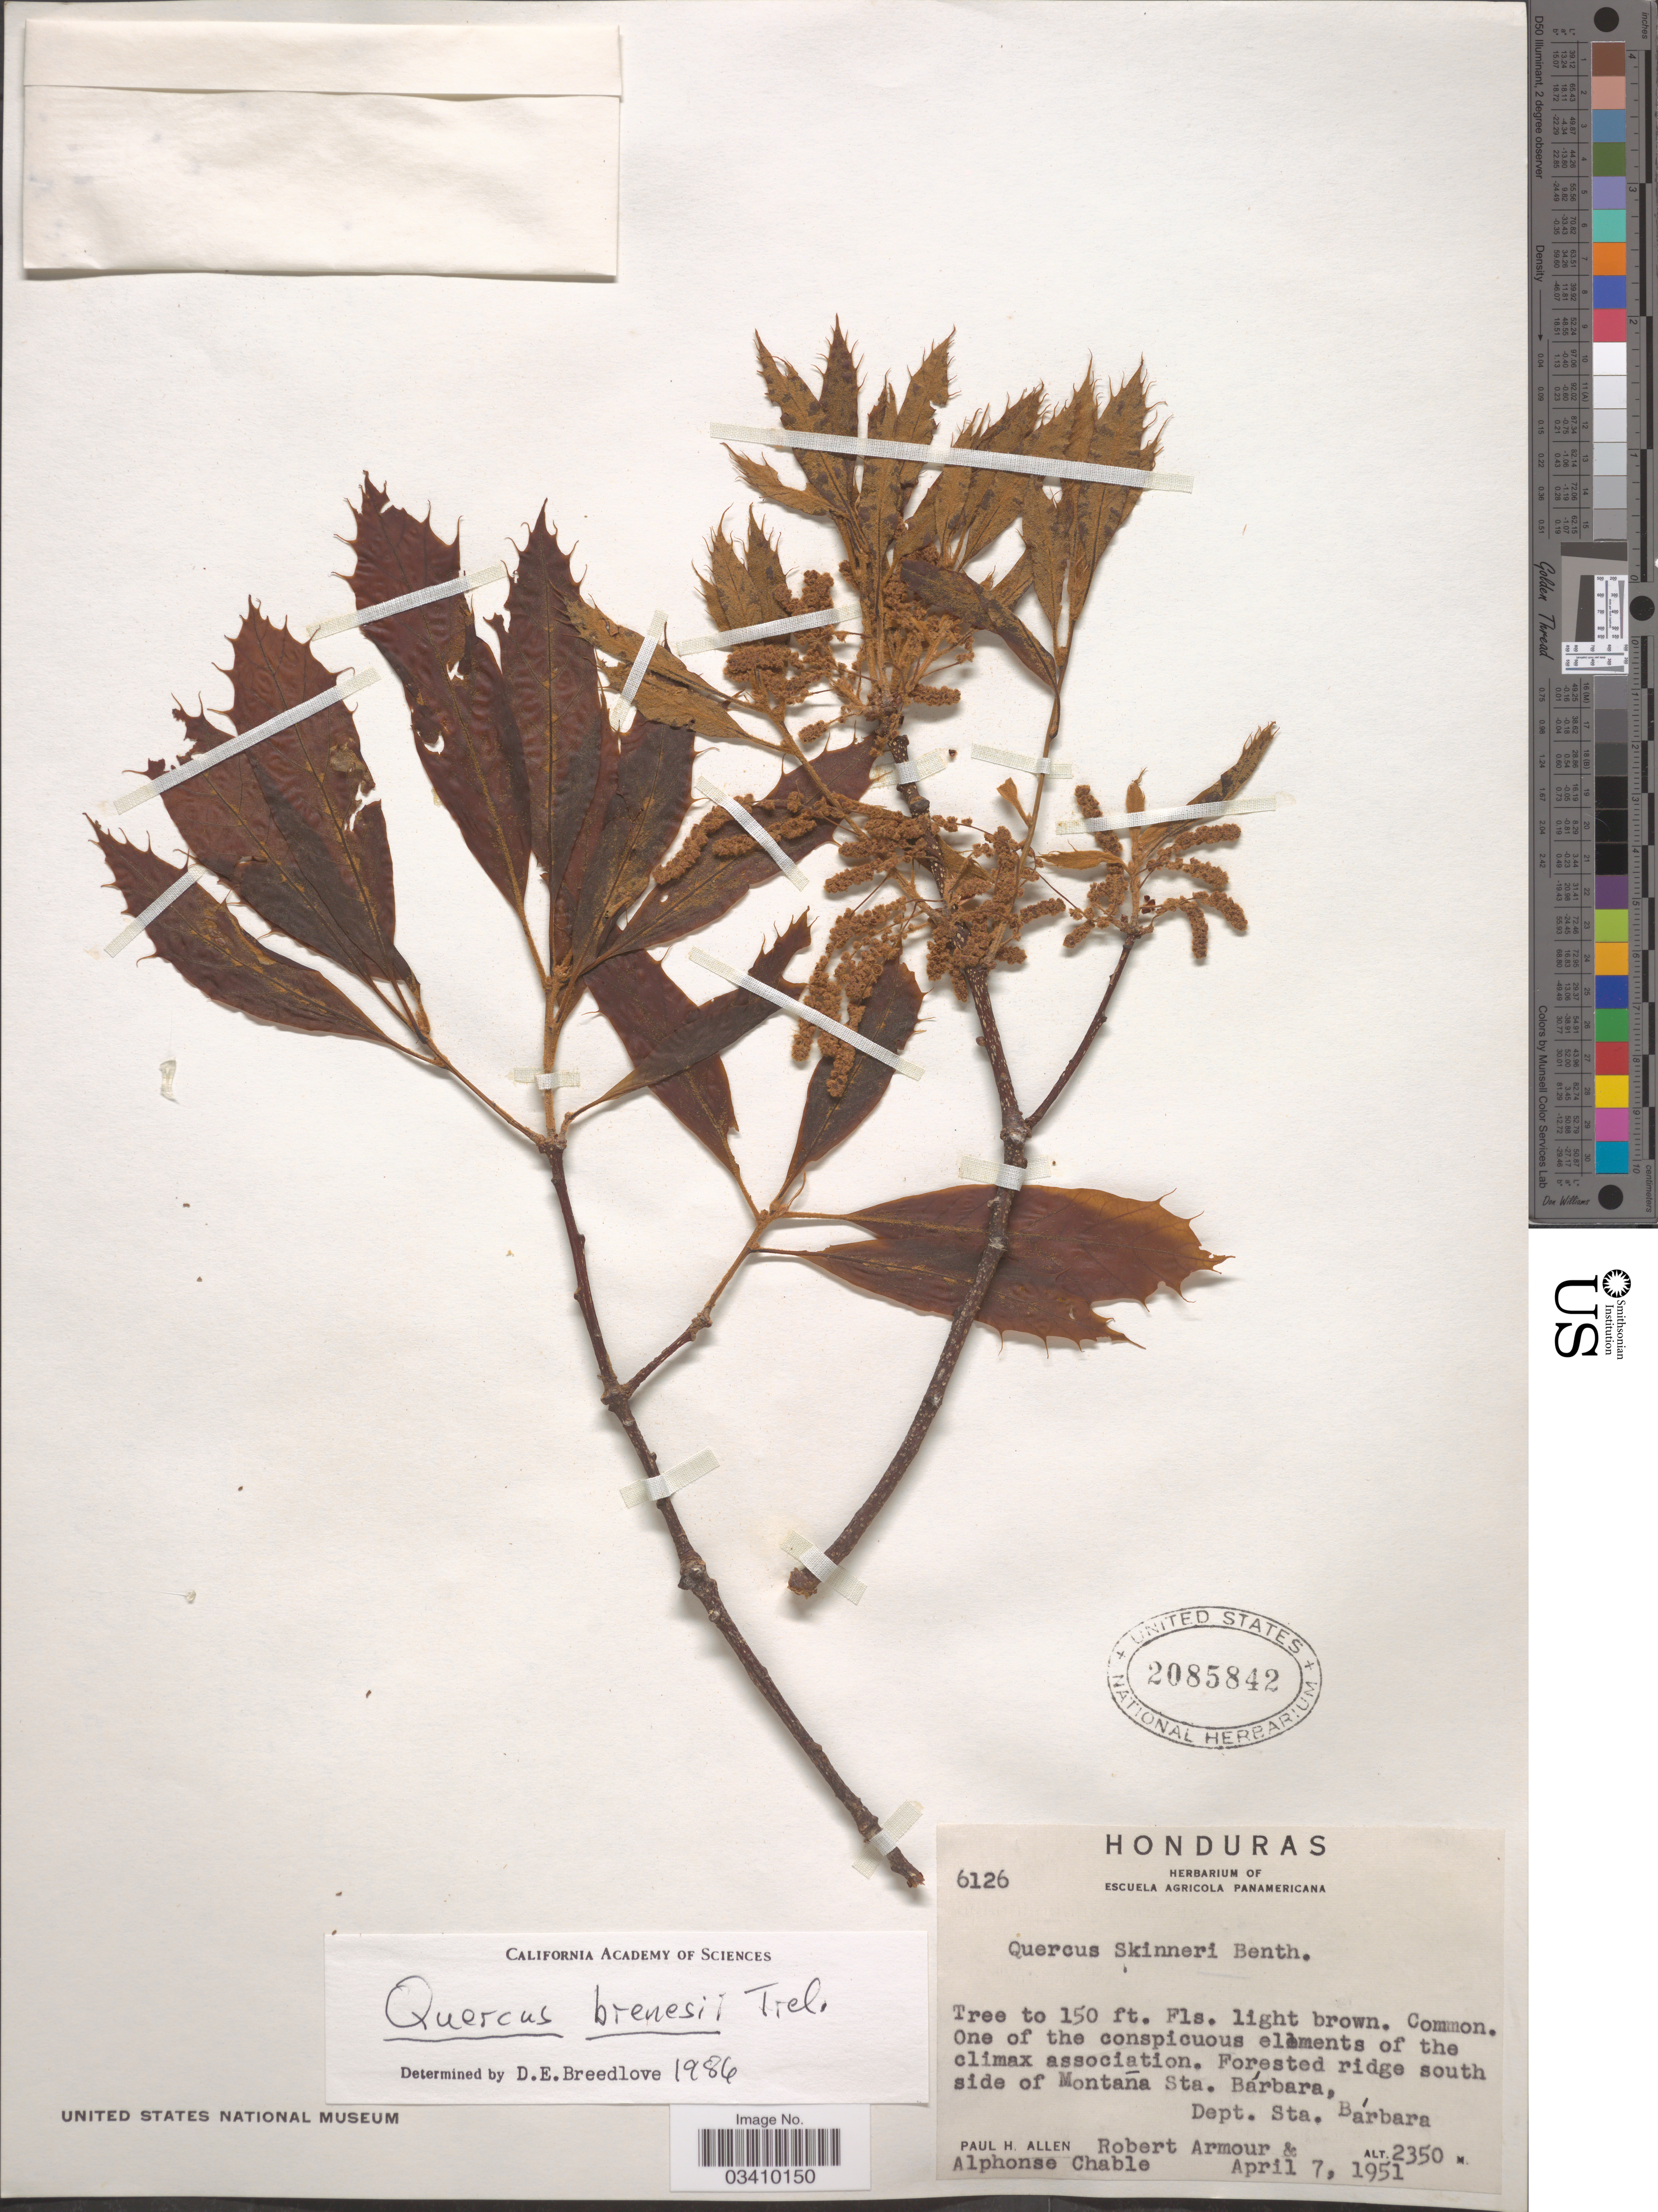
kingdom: Plantae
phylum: Tracheophyta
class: Magnoliopsida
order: Fagales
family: Fagaceae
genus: Quercus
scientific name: Quercus brenesii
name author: Trel.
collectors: P. H. Allen, R. Armour & A. Chable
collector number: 6126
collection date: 1951-04-07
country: Honduras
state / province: Santa Bárbara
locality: Forested ridge south side of Montana Sta. Bárbara, Dept. Sta. Bárbara.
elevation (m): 2350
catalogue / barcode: US 2085842